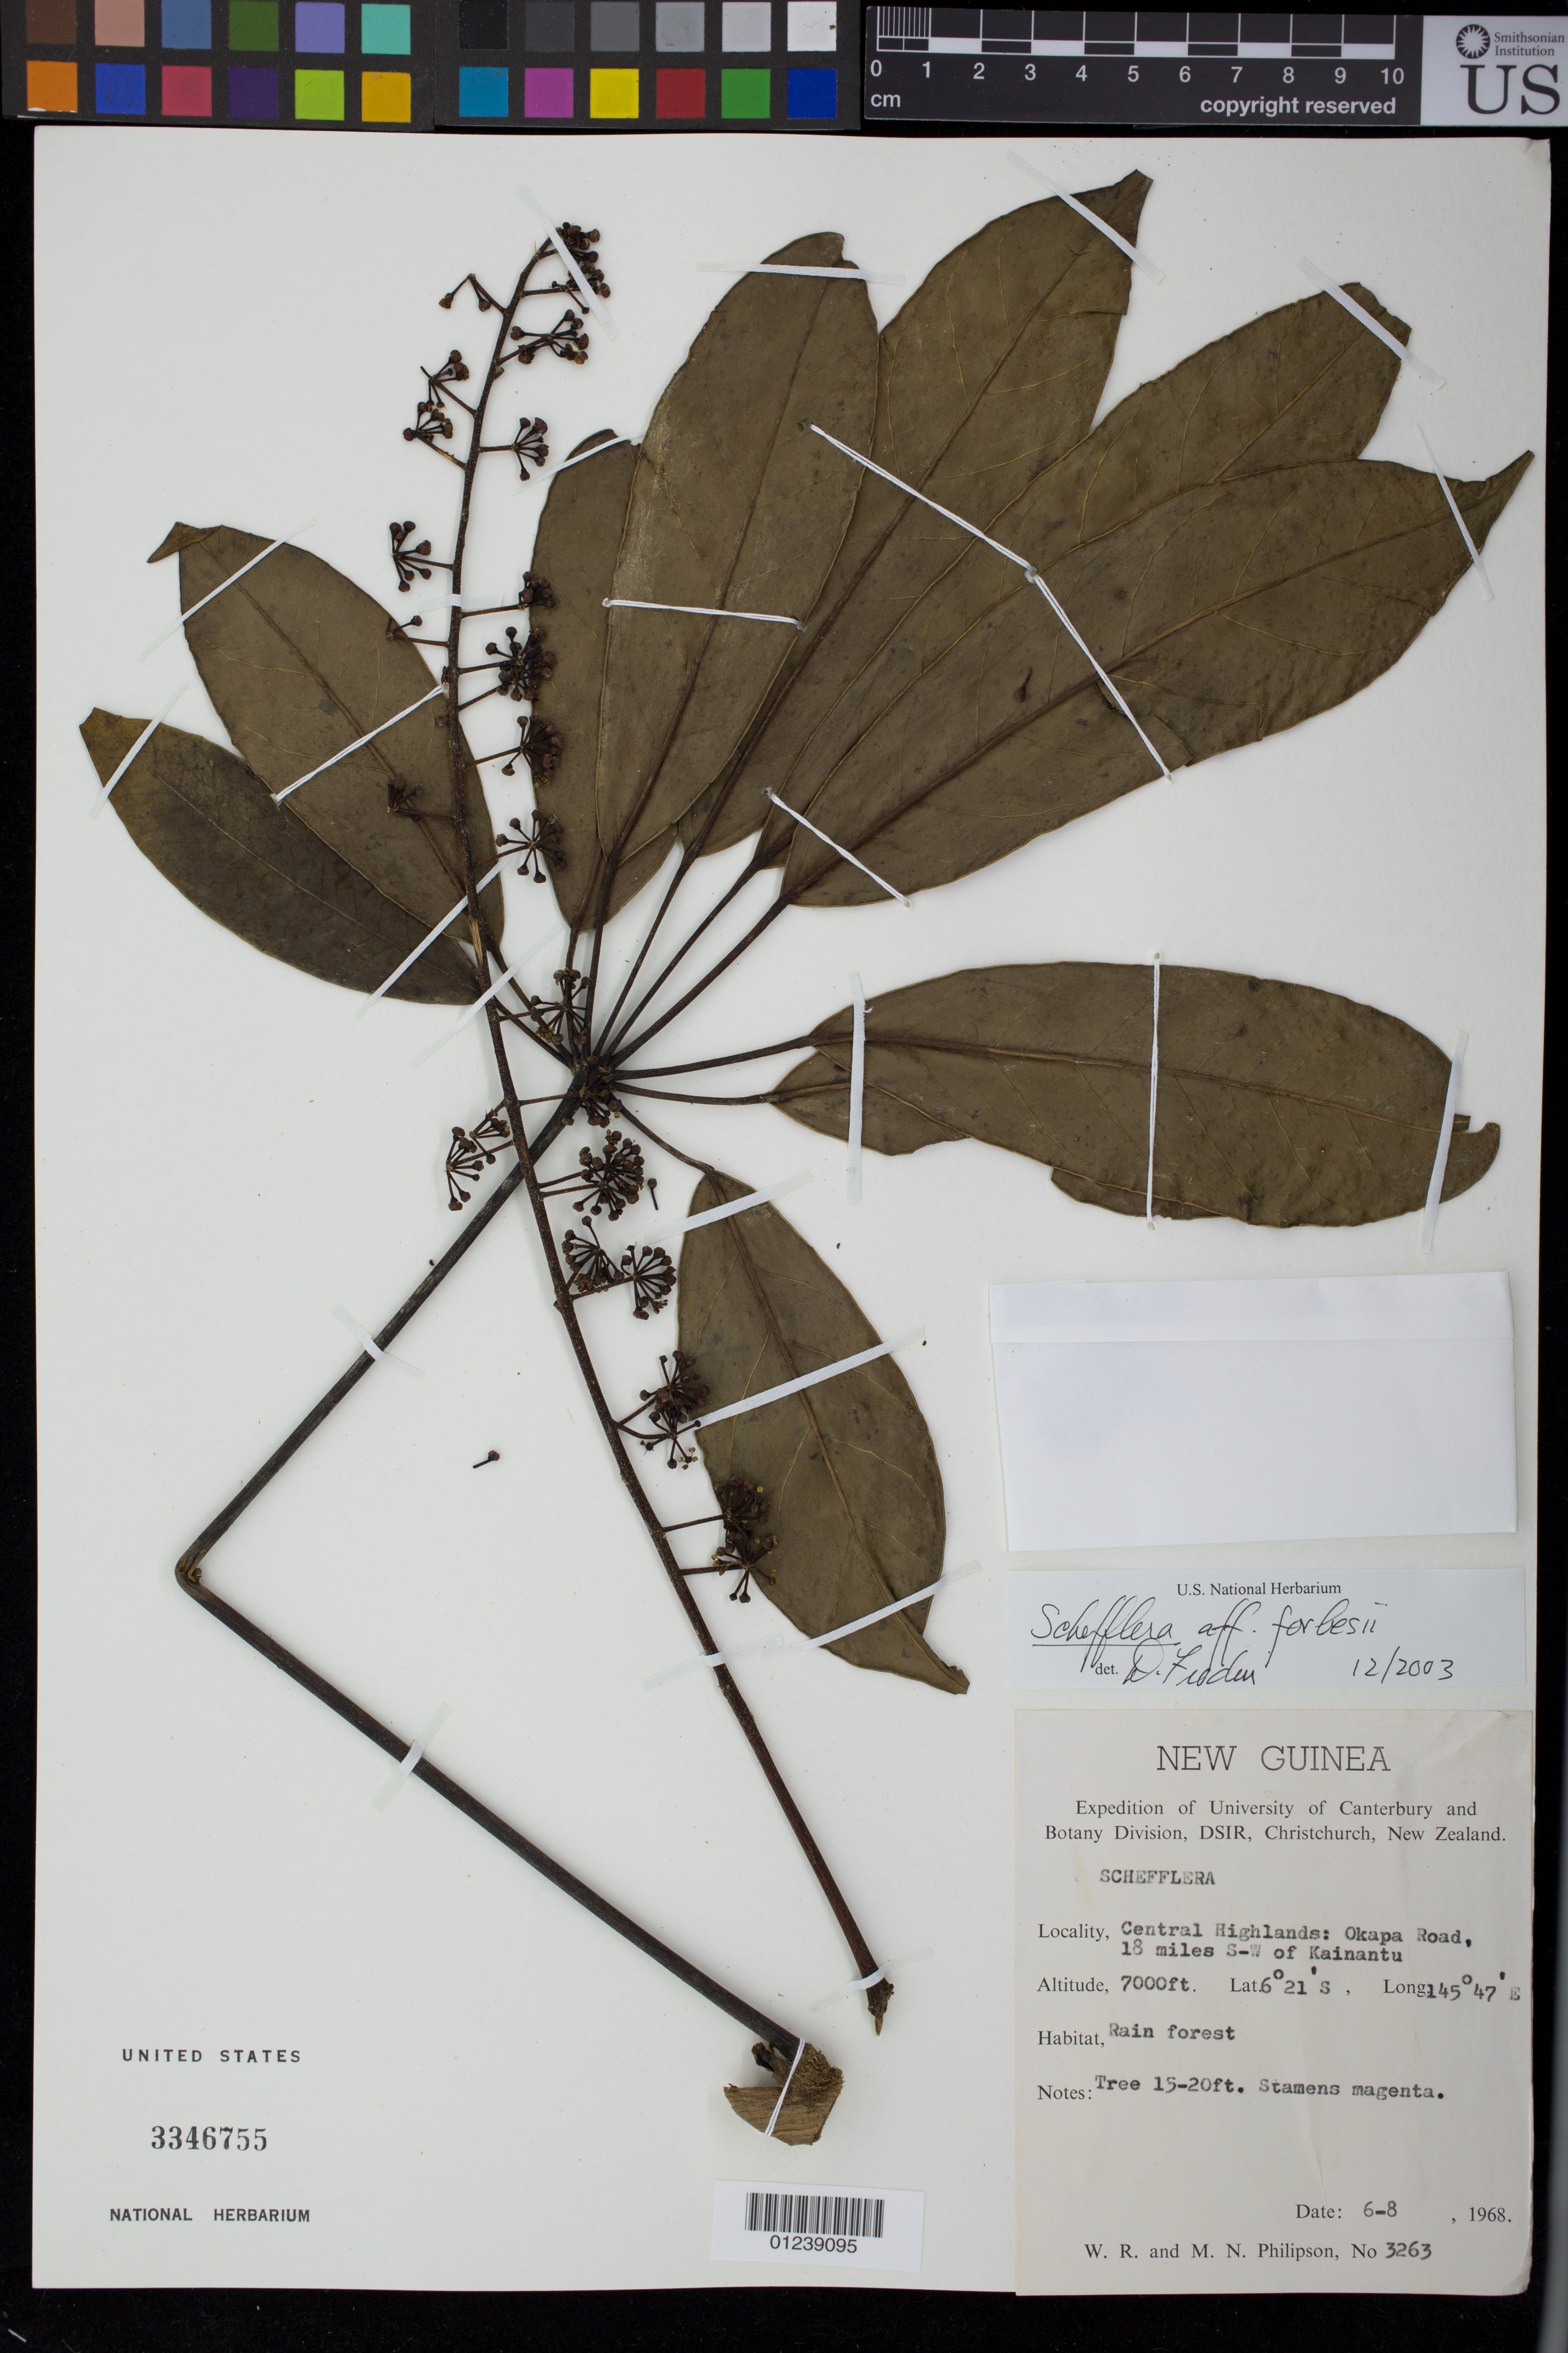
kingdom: Plantae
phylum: Tracheophyta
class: Magnoliopsida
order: Apiales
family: Araliaceae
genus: Heptapleurum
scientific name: Heptapleurum forbesii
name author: (Ridl.) Lowery & G. M. Plunkett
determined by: Wagner, W. L., (BOT), Smithsonian Institution - National Museum of Natural History (UNITED STATES)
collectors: W. R. Philipson & M. Philipson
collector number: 3263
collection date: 1968-08-06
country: Papua New Guinea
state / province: Central Highlands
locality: Okapa Road, 18 miles S-W of Kainantu. Rain forest.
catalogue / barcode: US 3346755